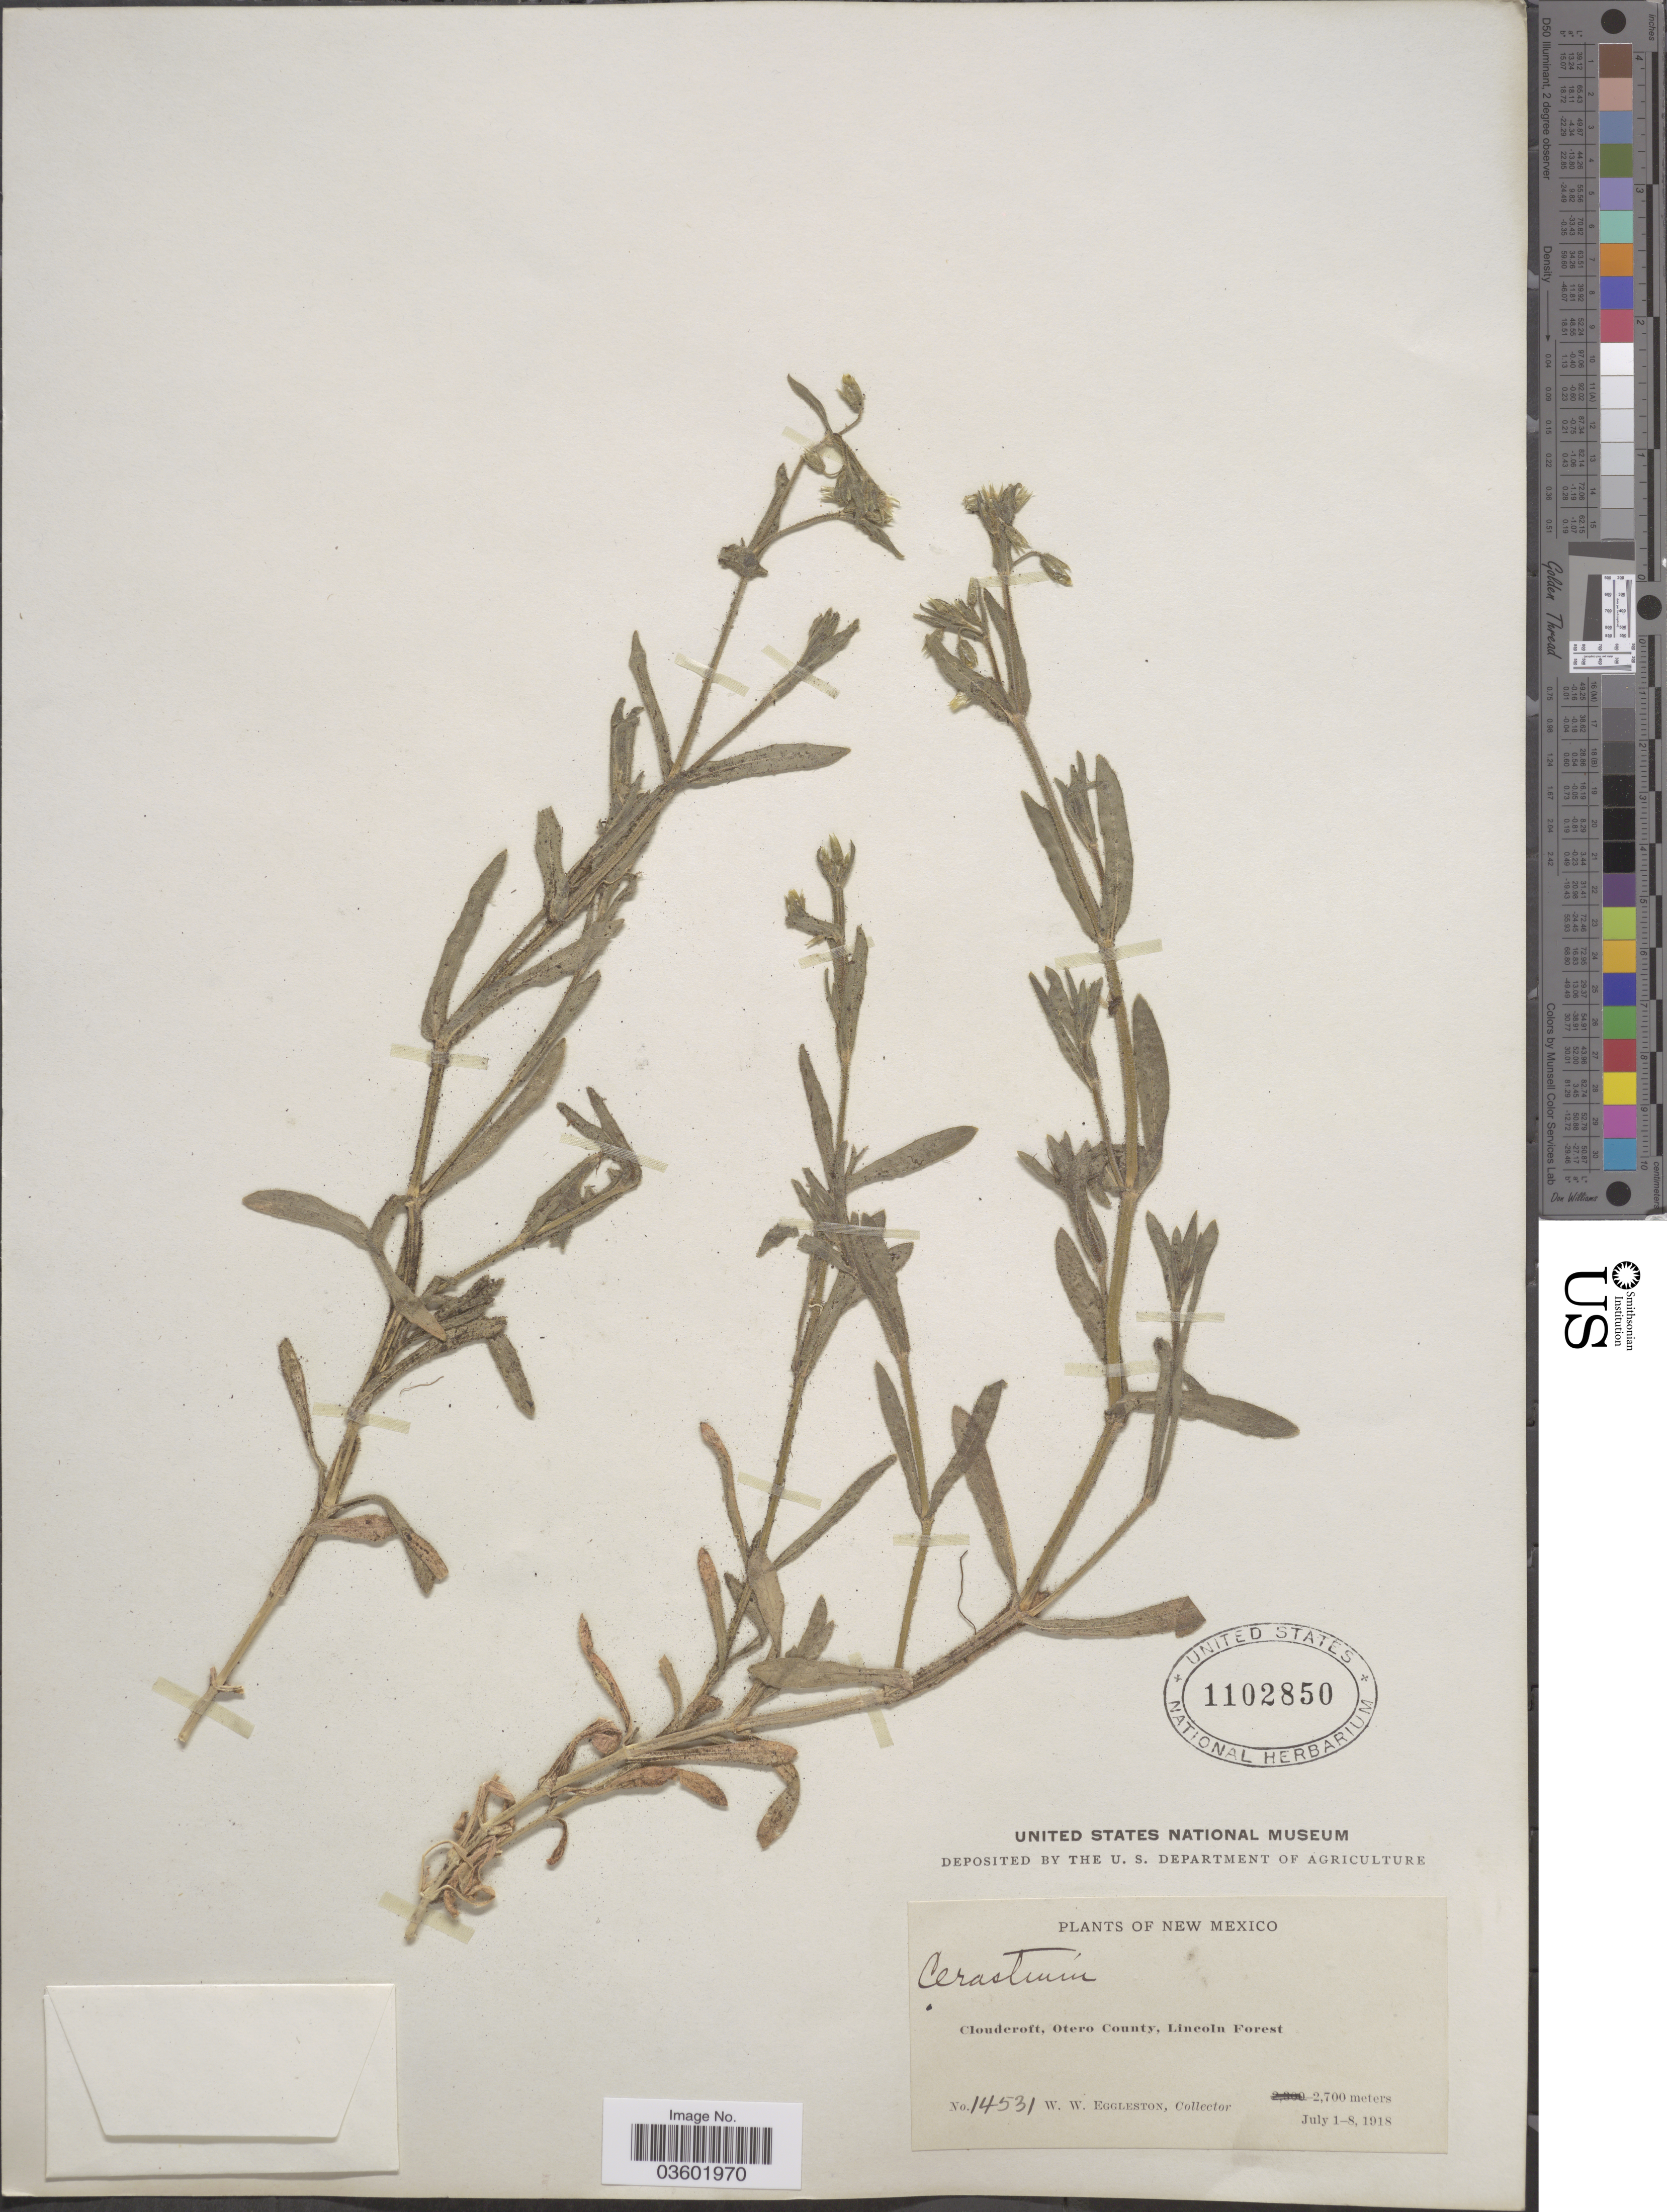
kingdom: Plantae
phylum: Tracheophyta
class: Magnoliopsida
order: Caryophyllales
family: Caryophyllaceae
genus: Cerastium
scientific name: Cerastium sericeum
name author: Pourr.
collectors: W. W. Eggleston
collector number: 14531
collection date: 1918-07-01/1918-07-08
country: United States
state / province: New Mexico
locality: Cloudcroft, Otero County, Lincoln Forest.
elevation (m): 2700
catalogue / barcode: US 1102850